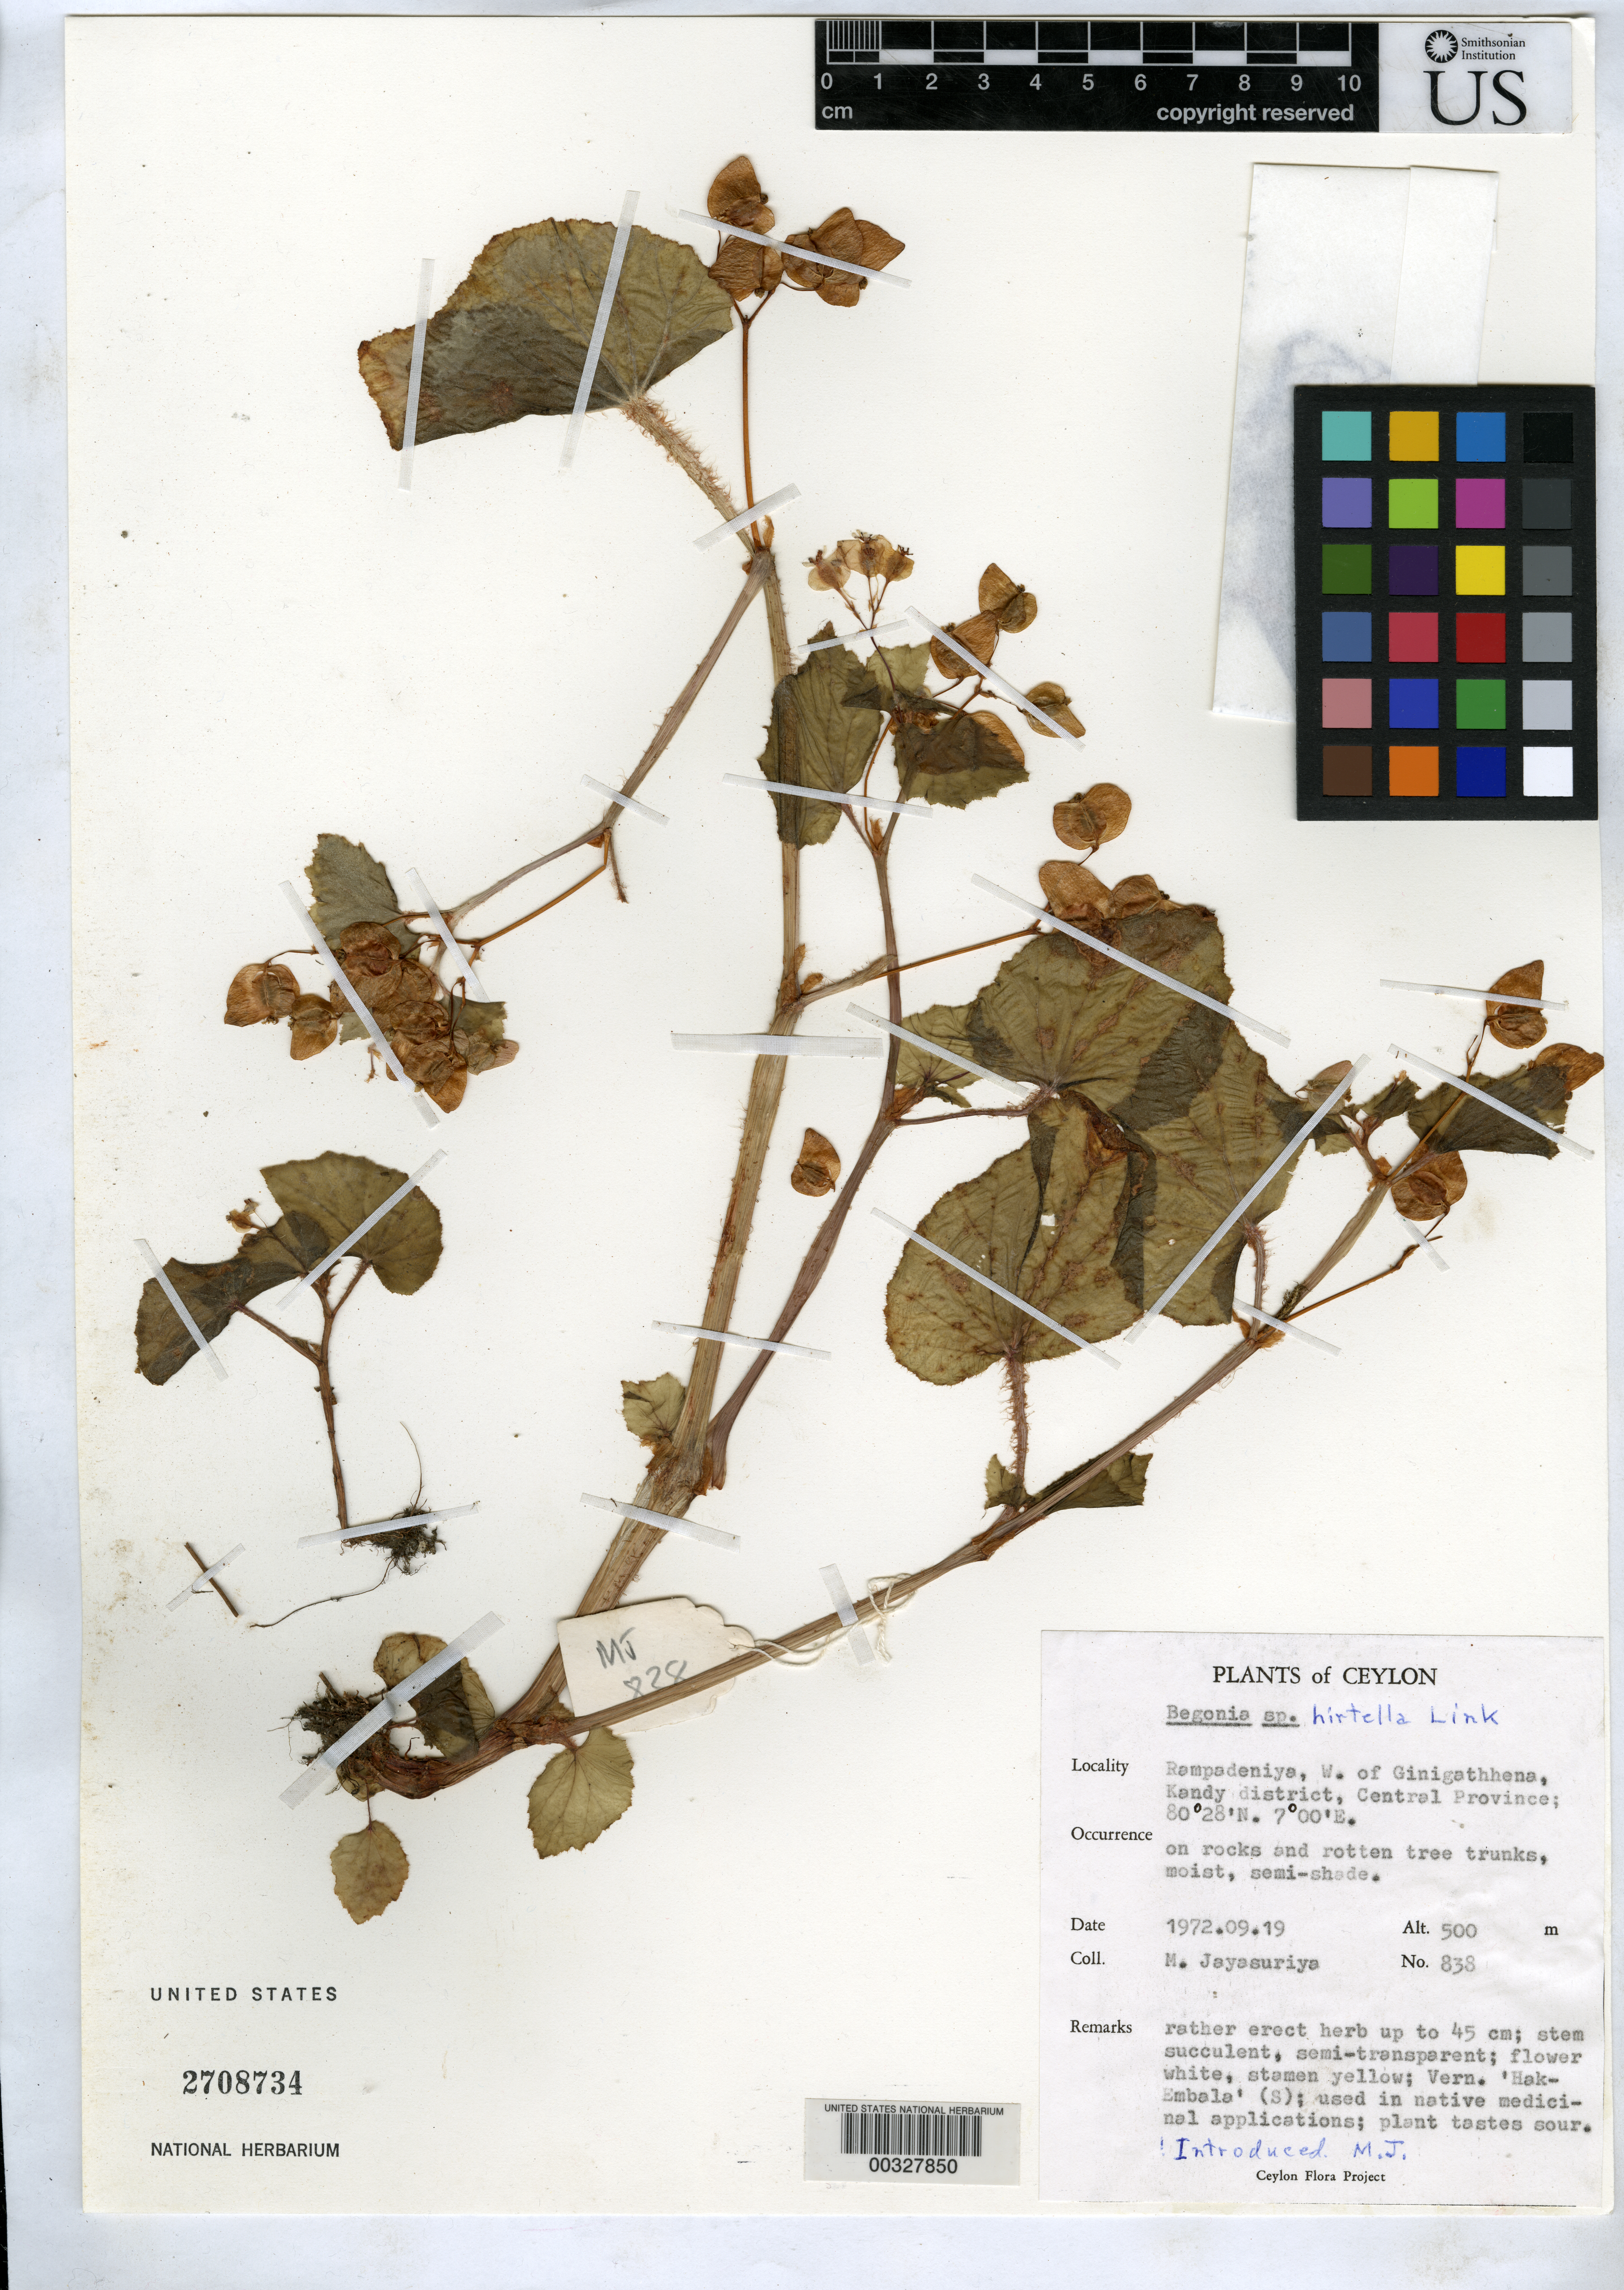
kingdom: Plantae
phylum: Tracheophyta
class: Magnoliopsida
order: Cucurbitales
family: Begoniaceae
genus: Begonia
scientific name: Begonia hirtella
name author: Link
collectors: A. H. Jayasuriya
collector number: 838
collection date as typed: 19 Sep 1972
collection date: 1972-09-19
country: Sri Lanka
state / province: Central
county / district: Kandy Dist.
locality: Rampadeniya, w of ginigathhena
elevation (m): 500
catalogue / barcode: US 2708734